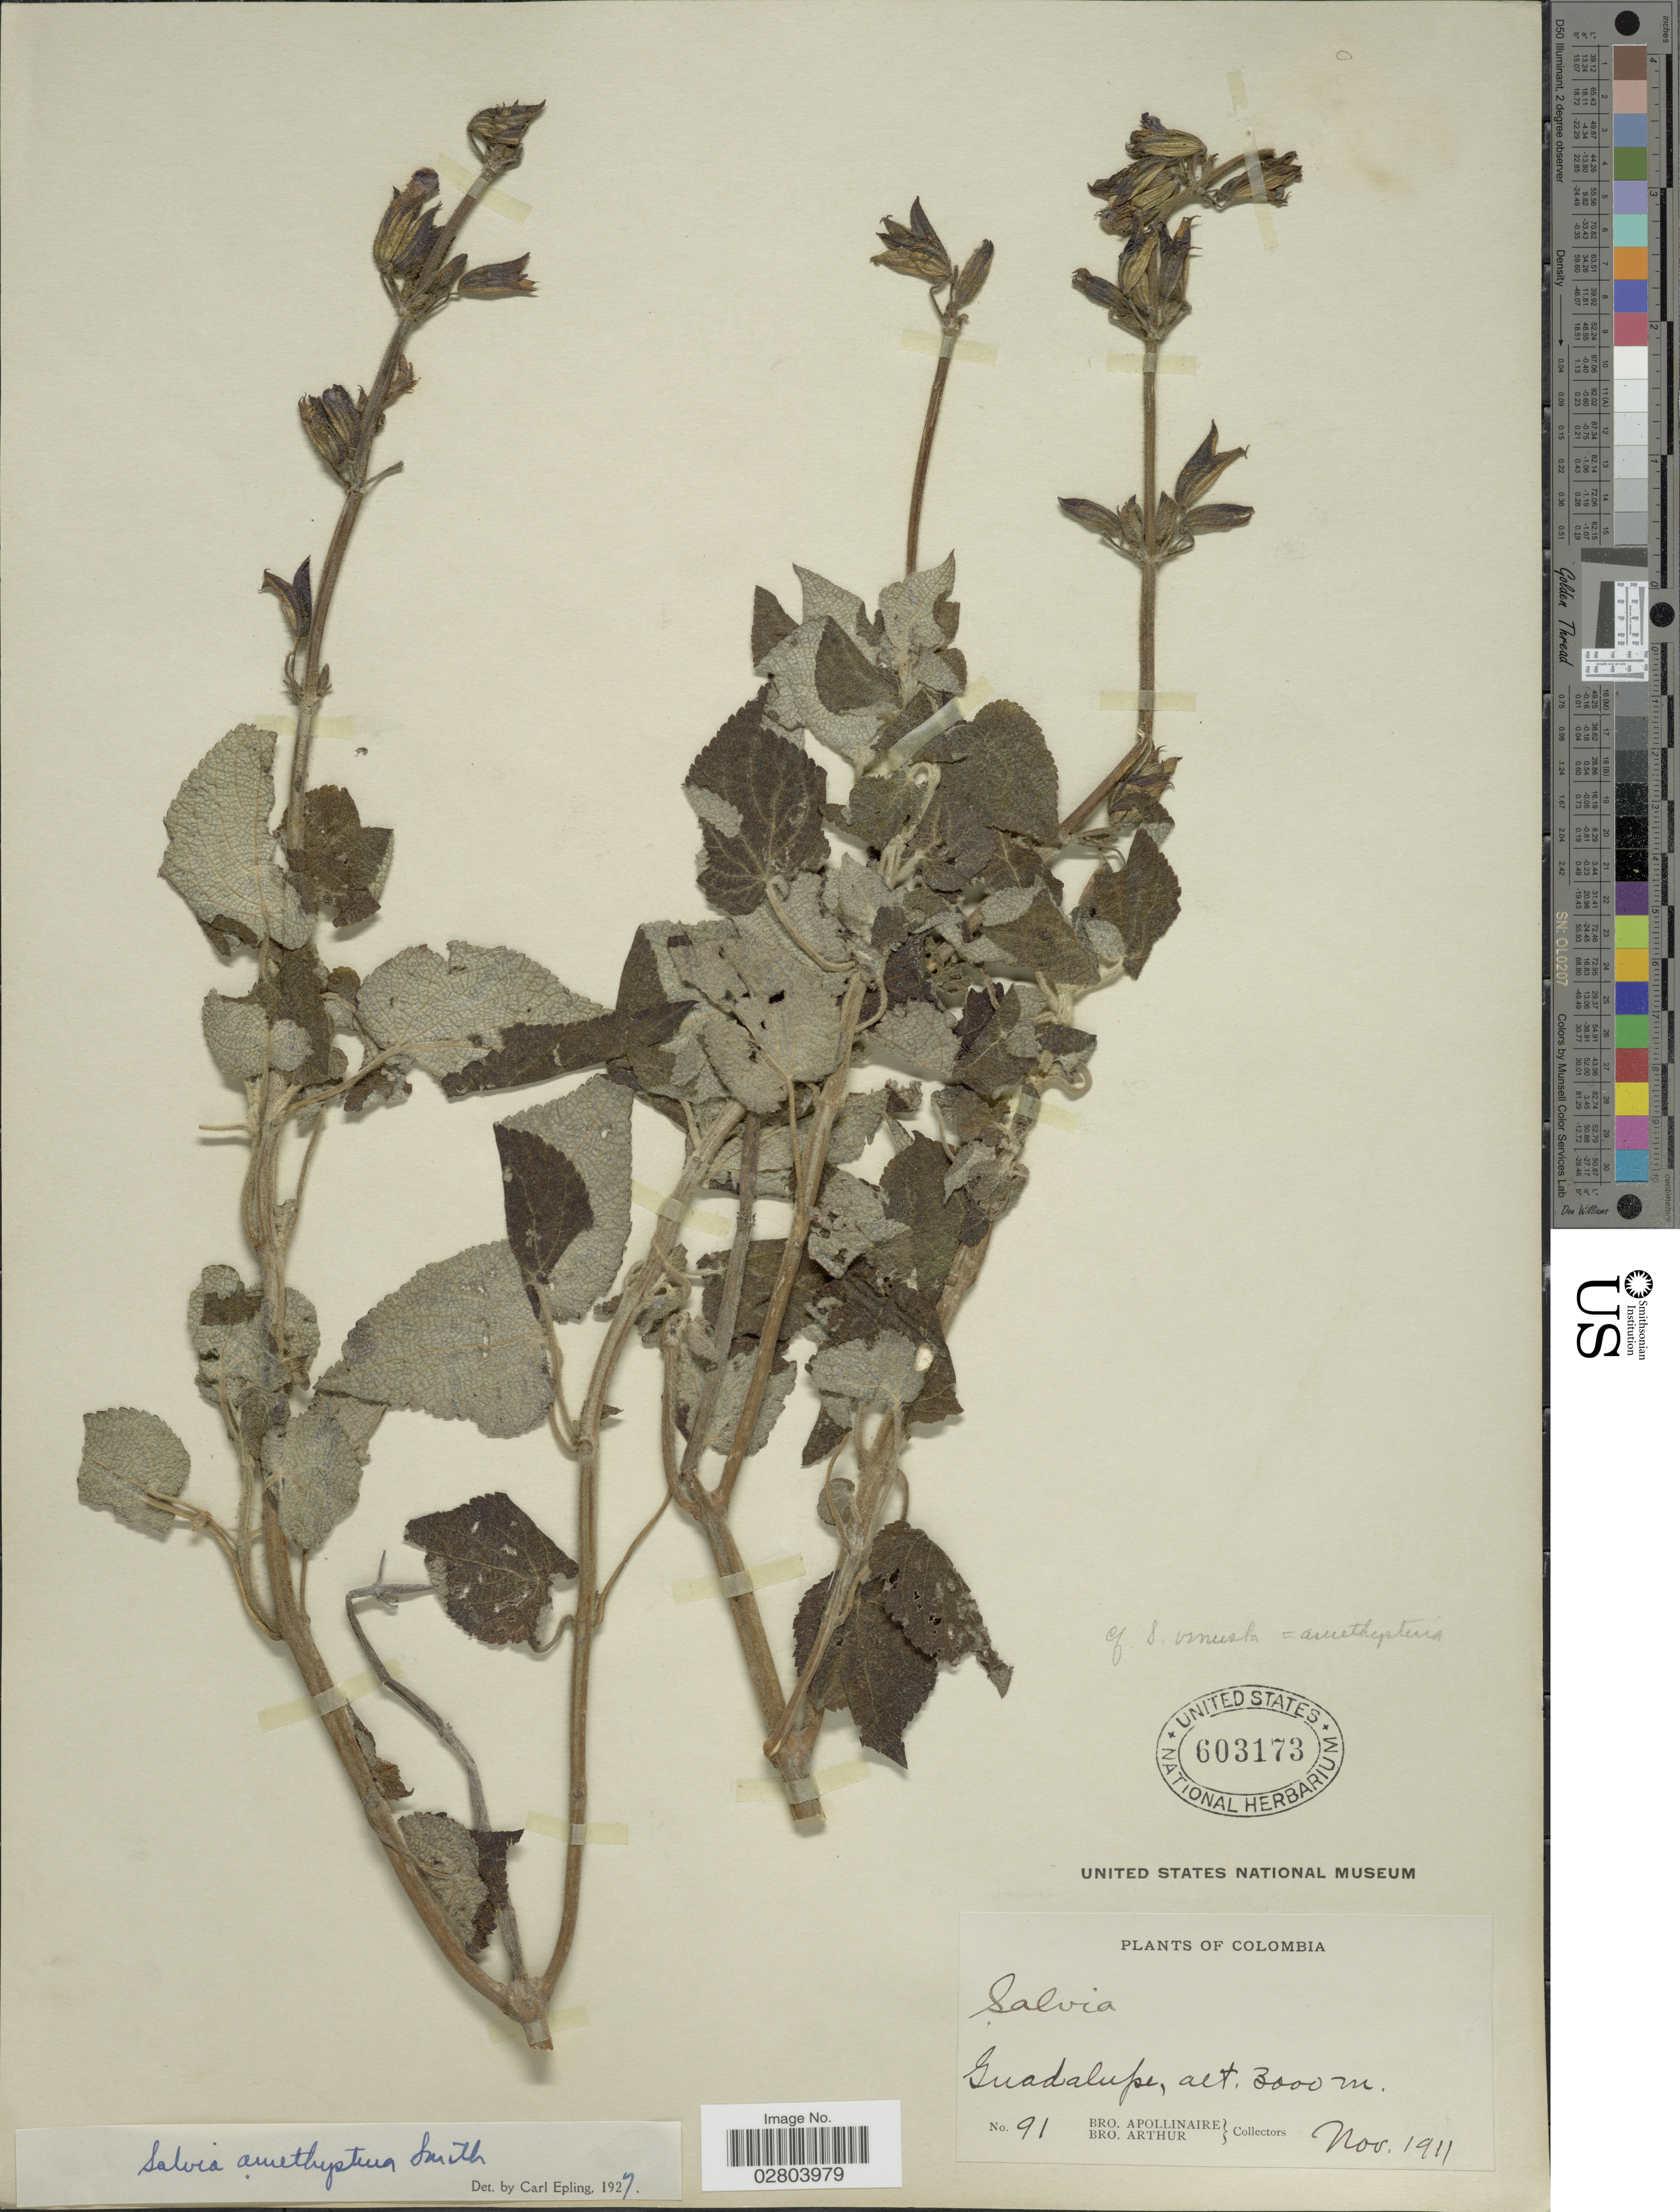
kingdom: Plantae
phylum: Tracheophyta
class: Magnoliopsida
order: Lamiales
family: Lamiaceae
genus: Salvia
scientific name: Salvia amethystina subsp. amethystina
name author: Sm.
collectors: Bro. Apollinaire & Bro. Arthur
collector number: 91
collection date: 1911-11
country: Colombia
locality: Guadalupe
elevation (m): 3000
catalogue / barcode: US 603173